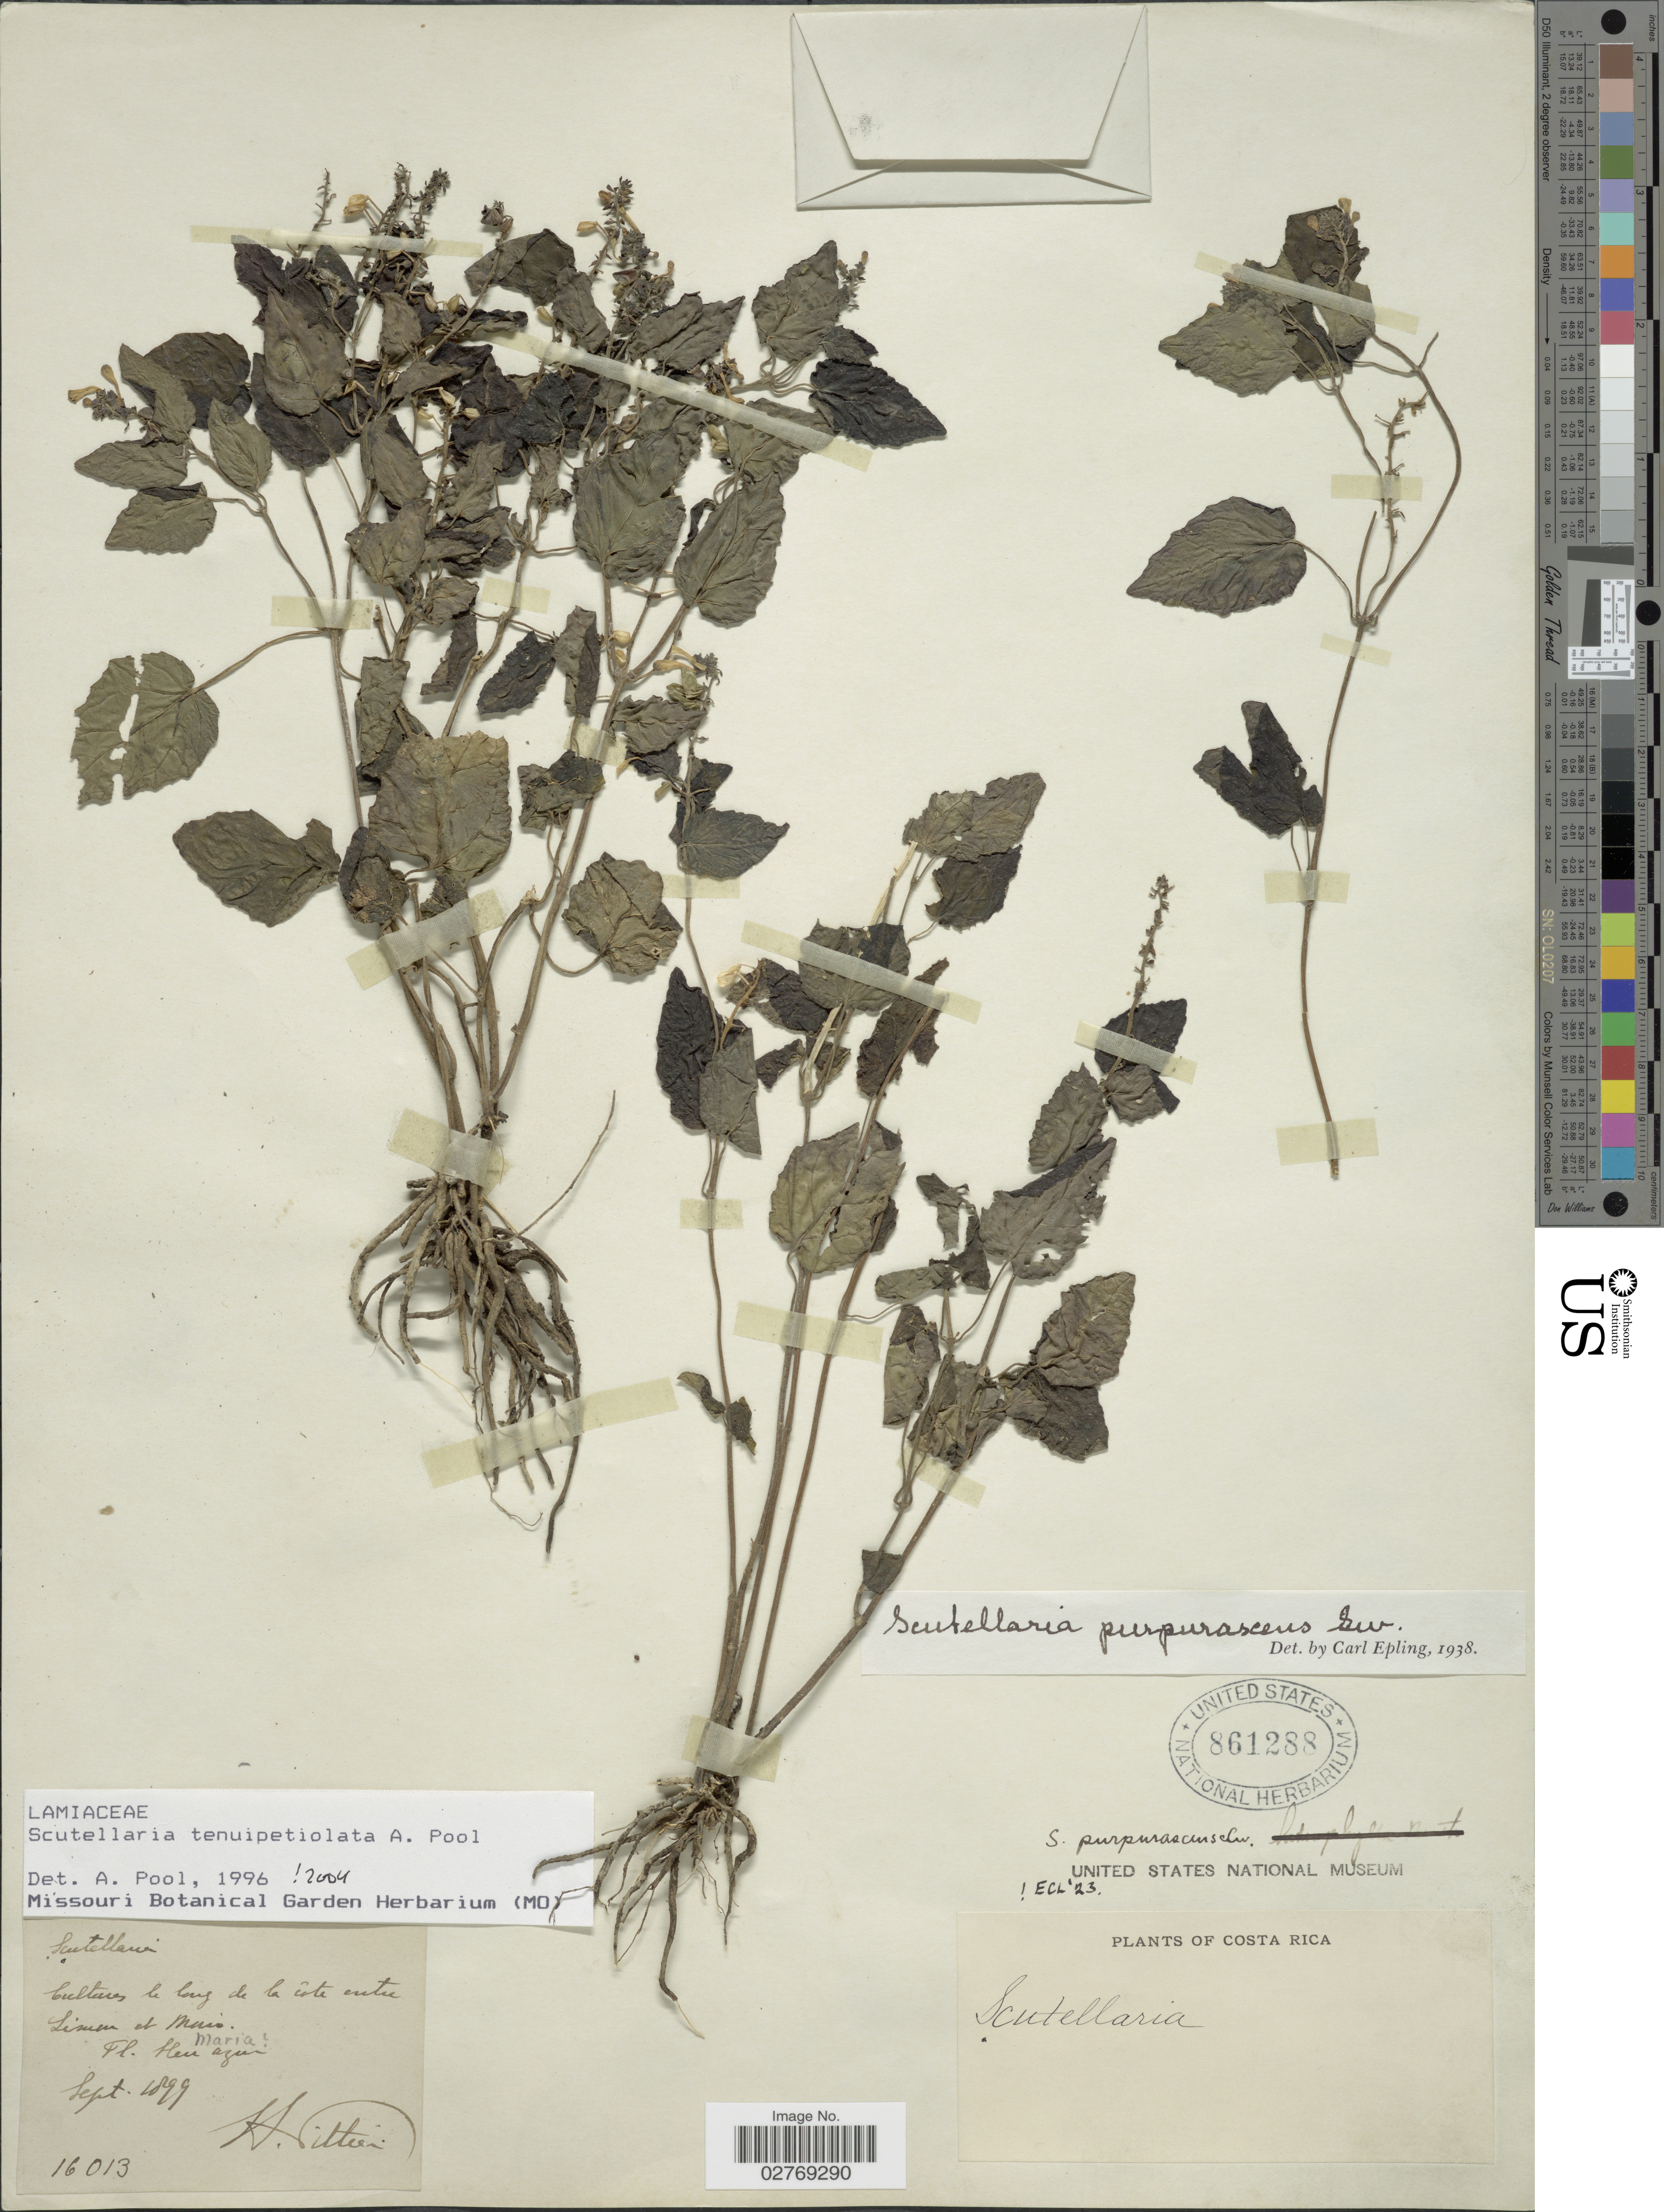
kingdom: Plantae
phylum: Tracheophyta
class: Magnoliopsida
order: Lamiales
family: Lamiaceae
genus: Scutellaria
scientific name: Scutellaria tenuipetiolata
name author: A. Pool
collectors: A. Pittier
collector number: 16013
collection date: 1899-09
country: Costa Rica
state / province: Limón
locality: Cultivés le long de la côte entre Limón et Moín.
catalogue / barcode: US 861288